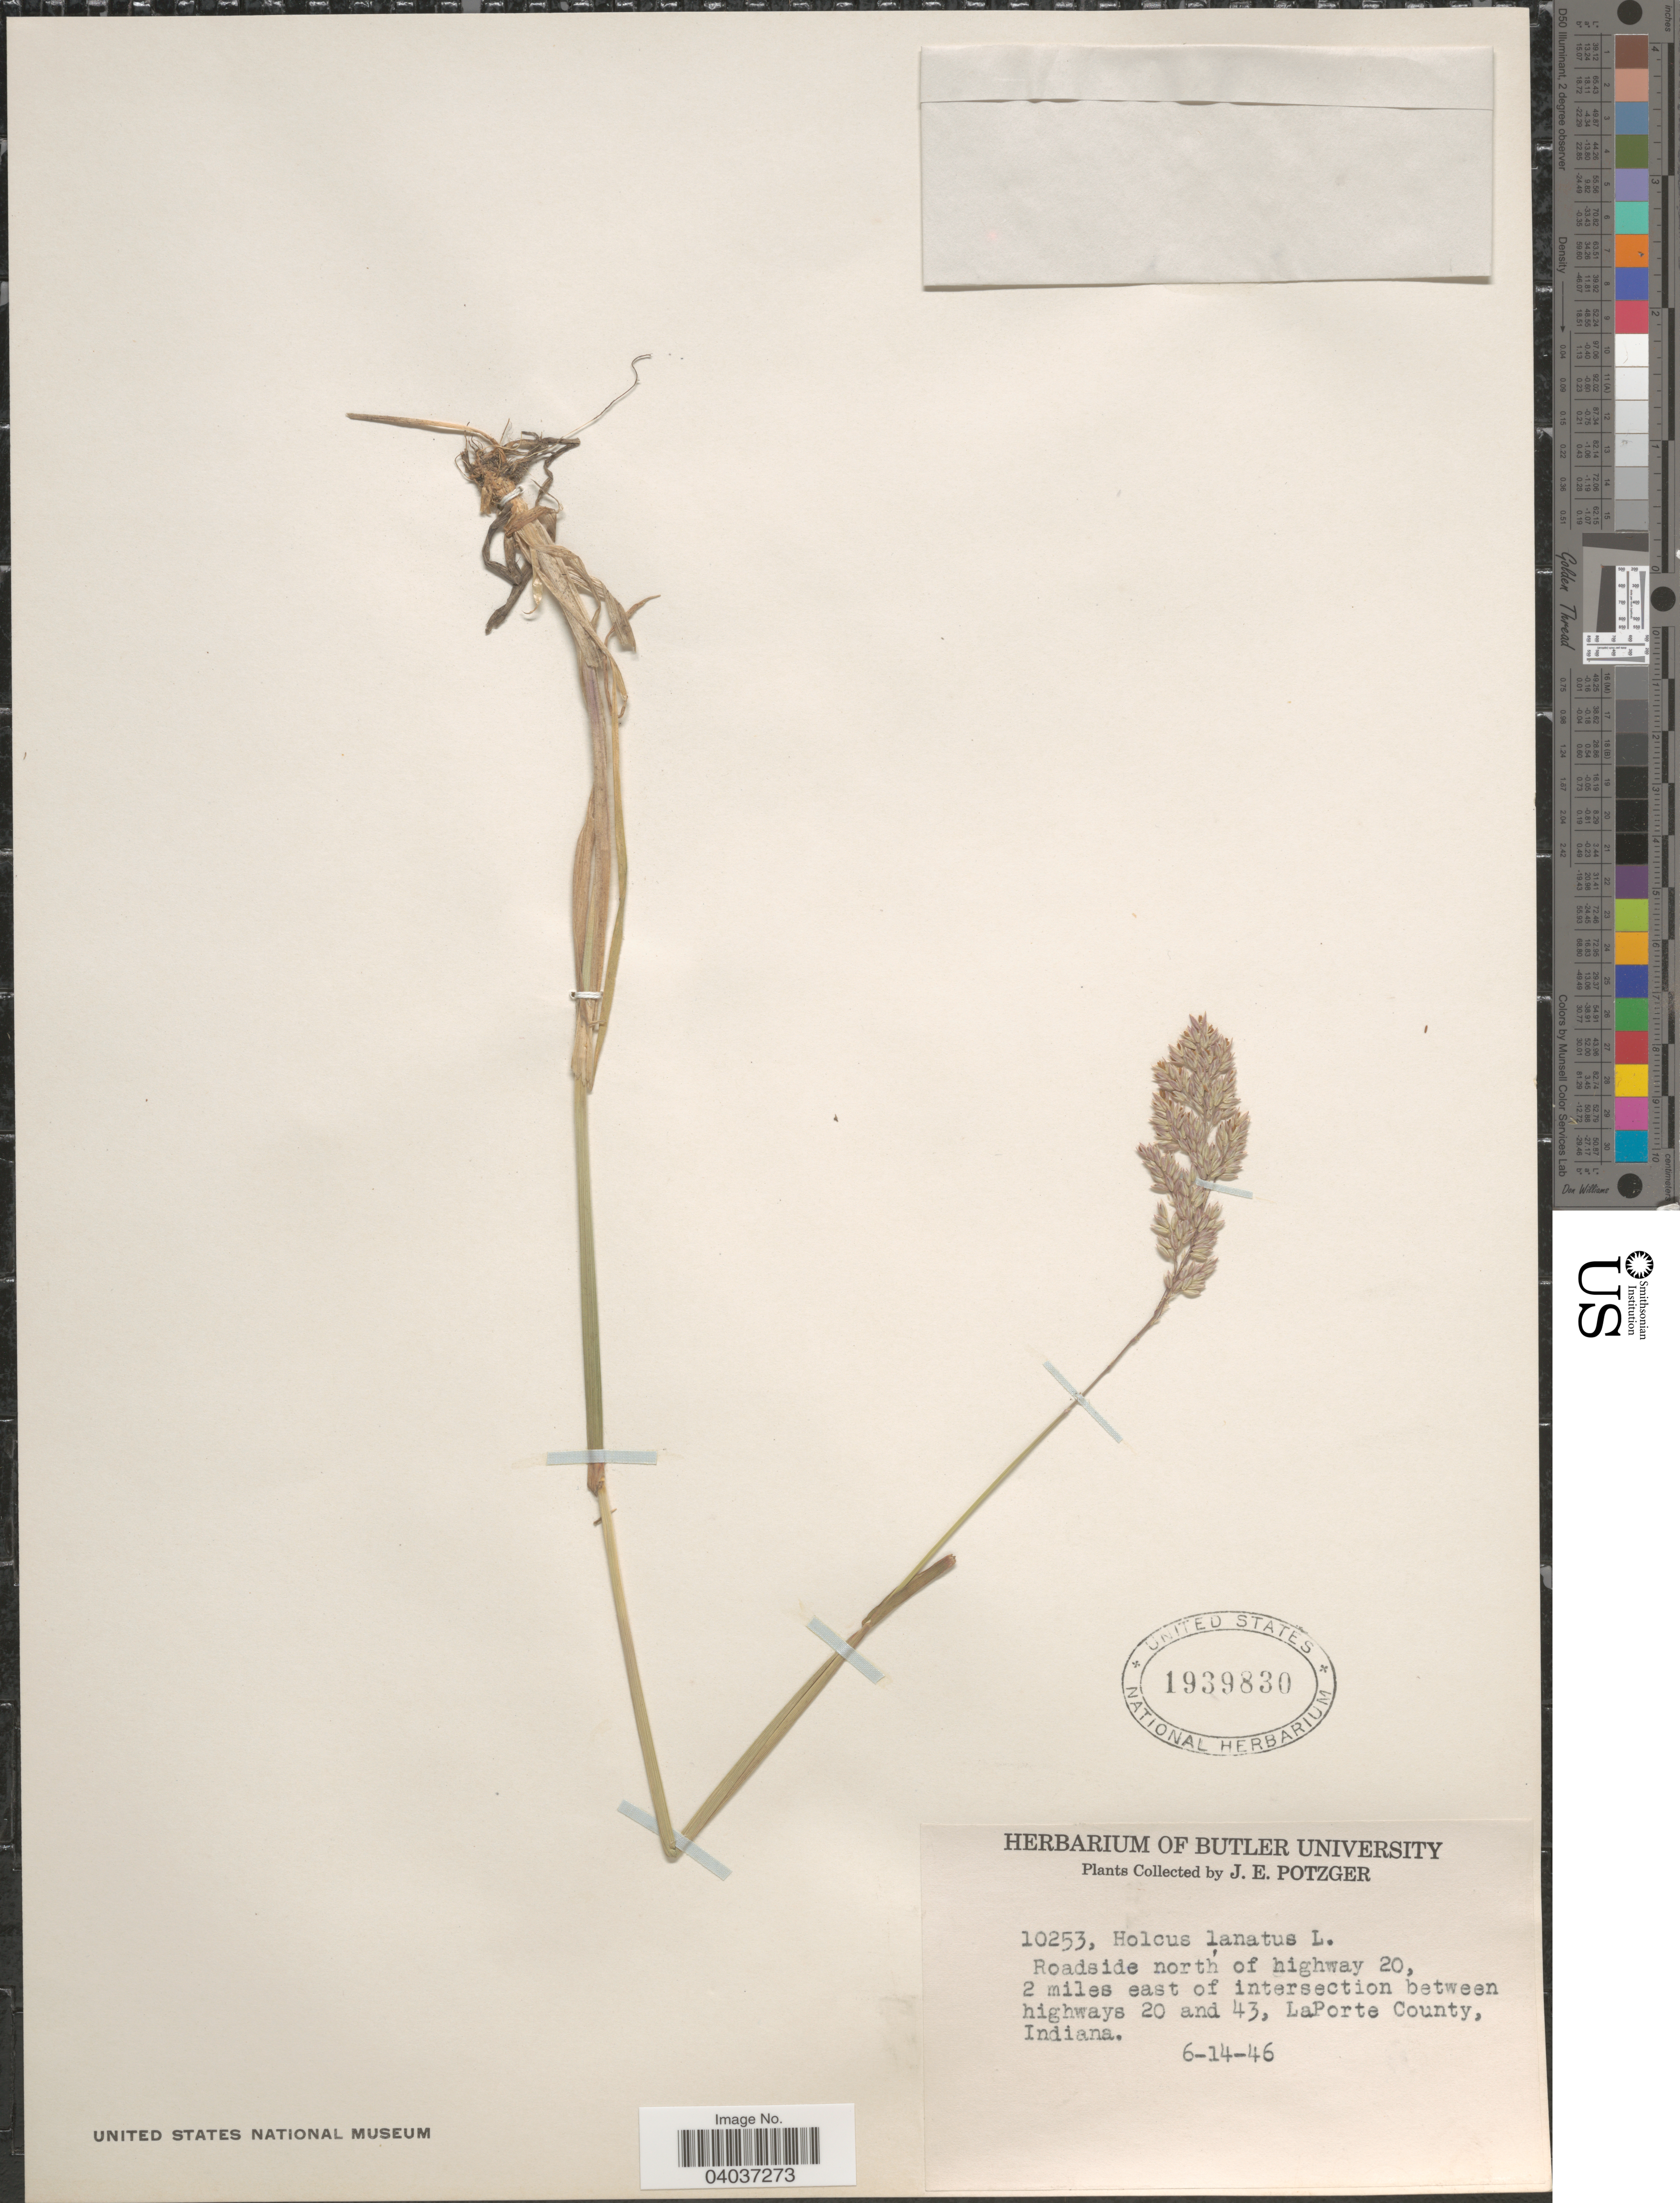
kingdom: Plantae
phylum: Tracheophyta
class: Liliopsida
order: Poales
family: Poaceae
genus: Holcus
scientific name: Holcus lanatus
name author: L.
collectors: J. Potzger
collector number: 10253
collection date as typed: Transcribed d/m/y: 14/6/46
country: United States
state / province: Indiana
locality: Roadside north of highway 20, 2 miles east of intersection between highways 20 and 43, LaPorte County.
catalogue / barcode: US 1939830